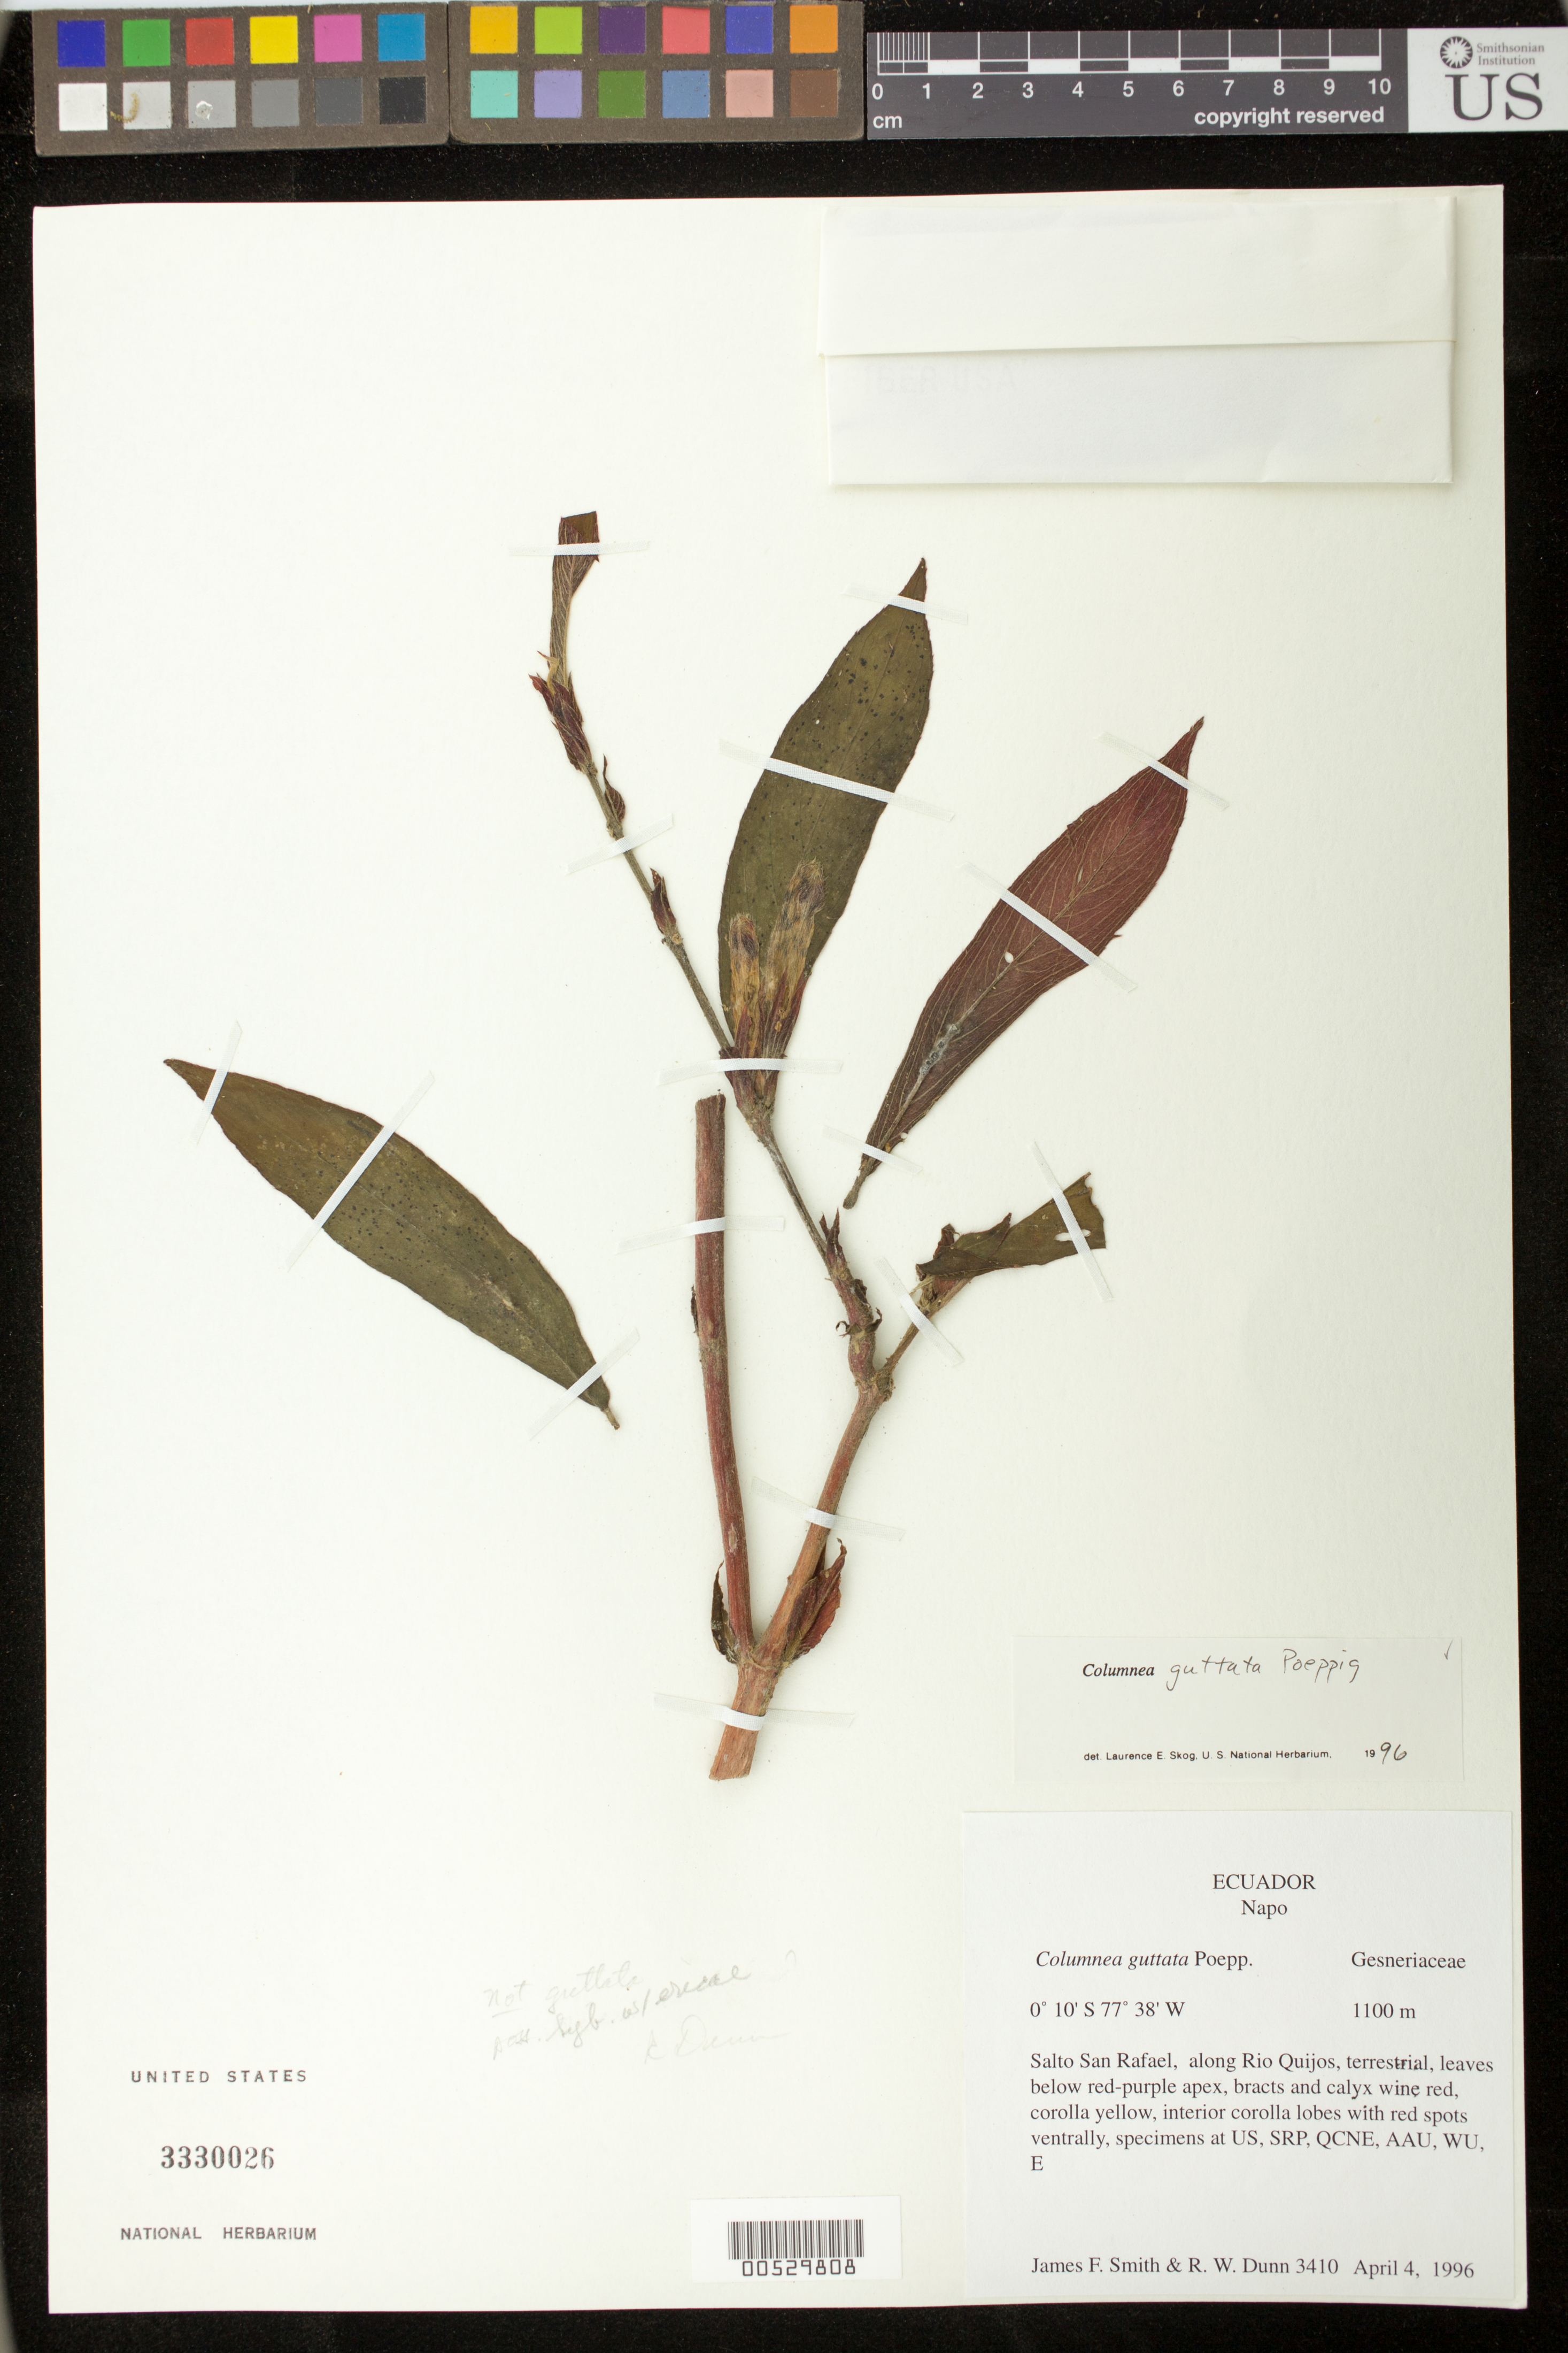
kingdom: Plantae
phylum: Tracheophyta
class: Magnoliopsida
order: Lamiales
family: Gesneriaceae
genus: Columnea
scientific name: Columnea guttata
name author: Poepp.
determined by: Skog, Laurence E.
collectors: J. Smith & R. Dunn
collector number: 3410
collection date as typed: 04 Apr 1996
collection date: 1996-04-04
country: Ecuador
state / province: Napo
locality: Salto San Rafael, along Rio Quijos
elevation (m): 1100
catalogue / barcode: US 3330026